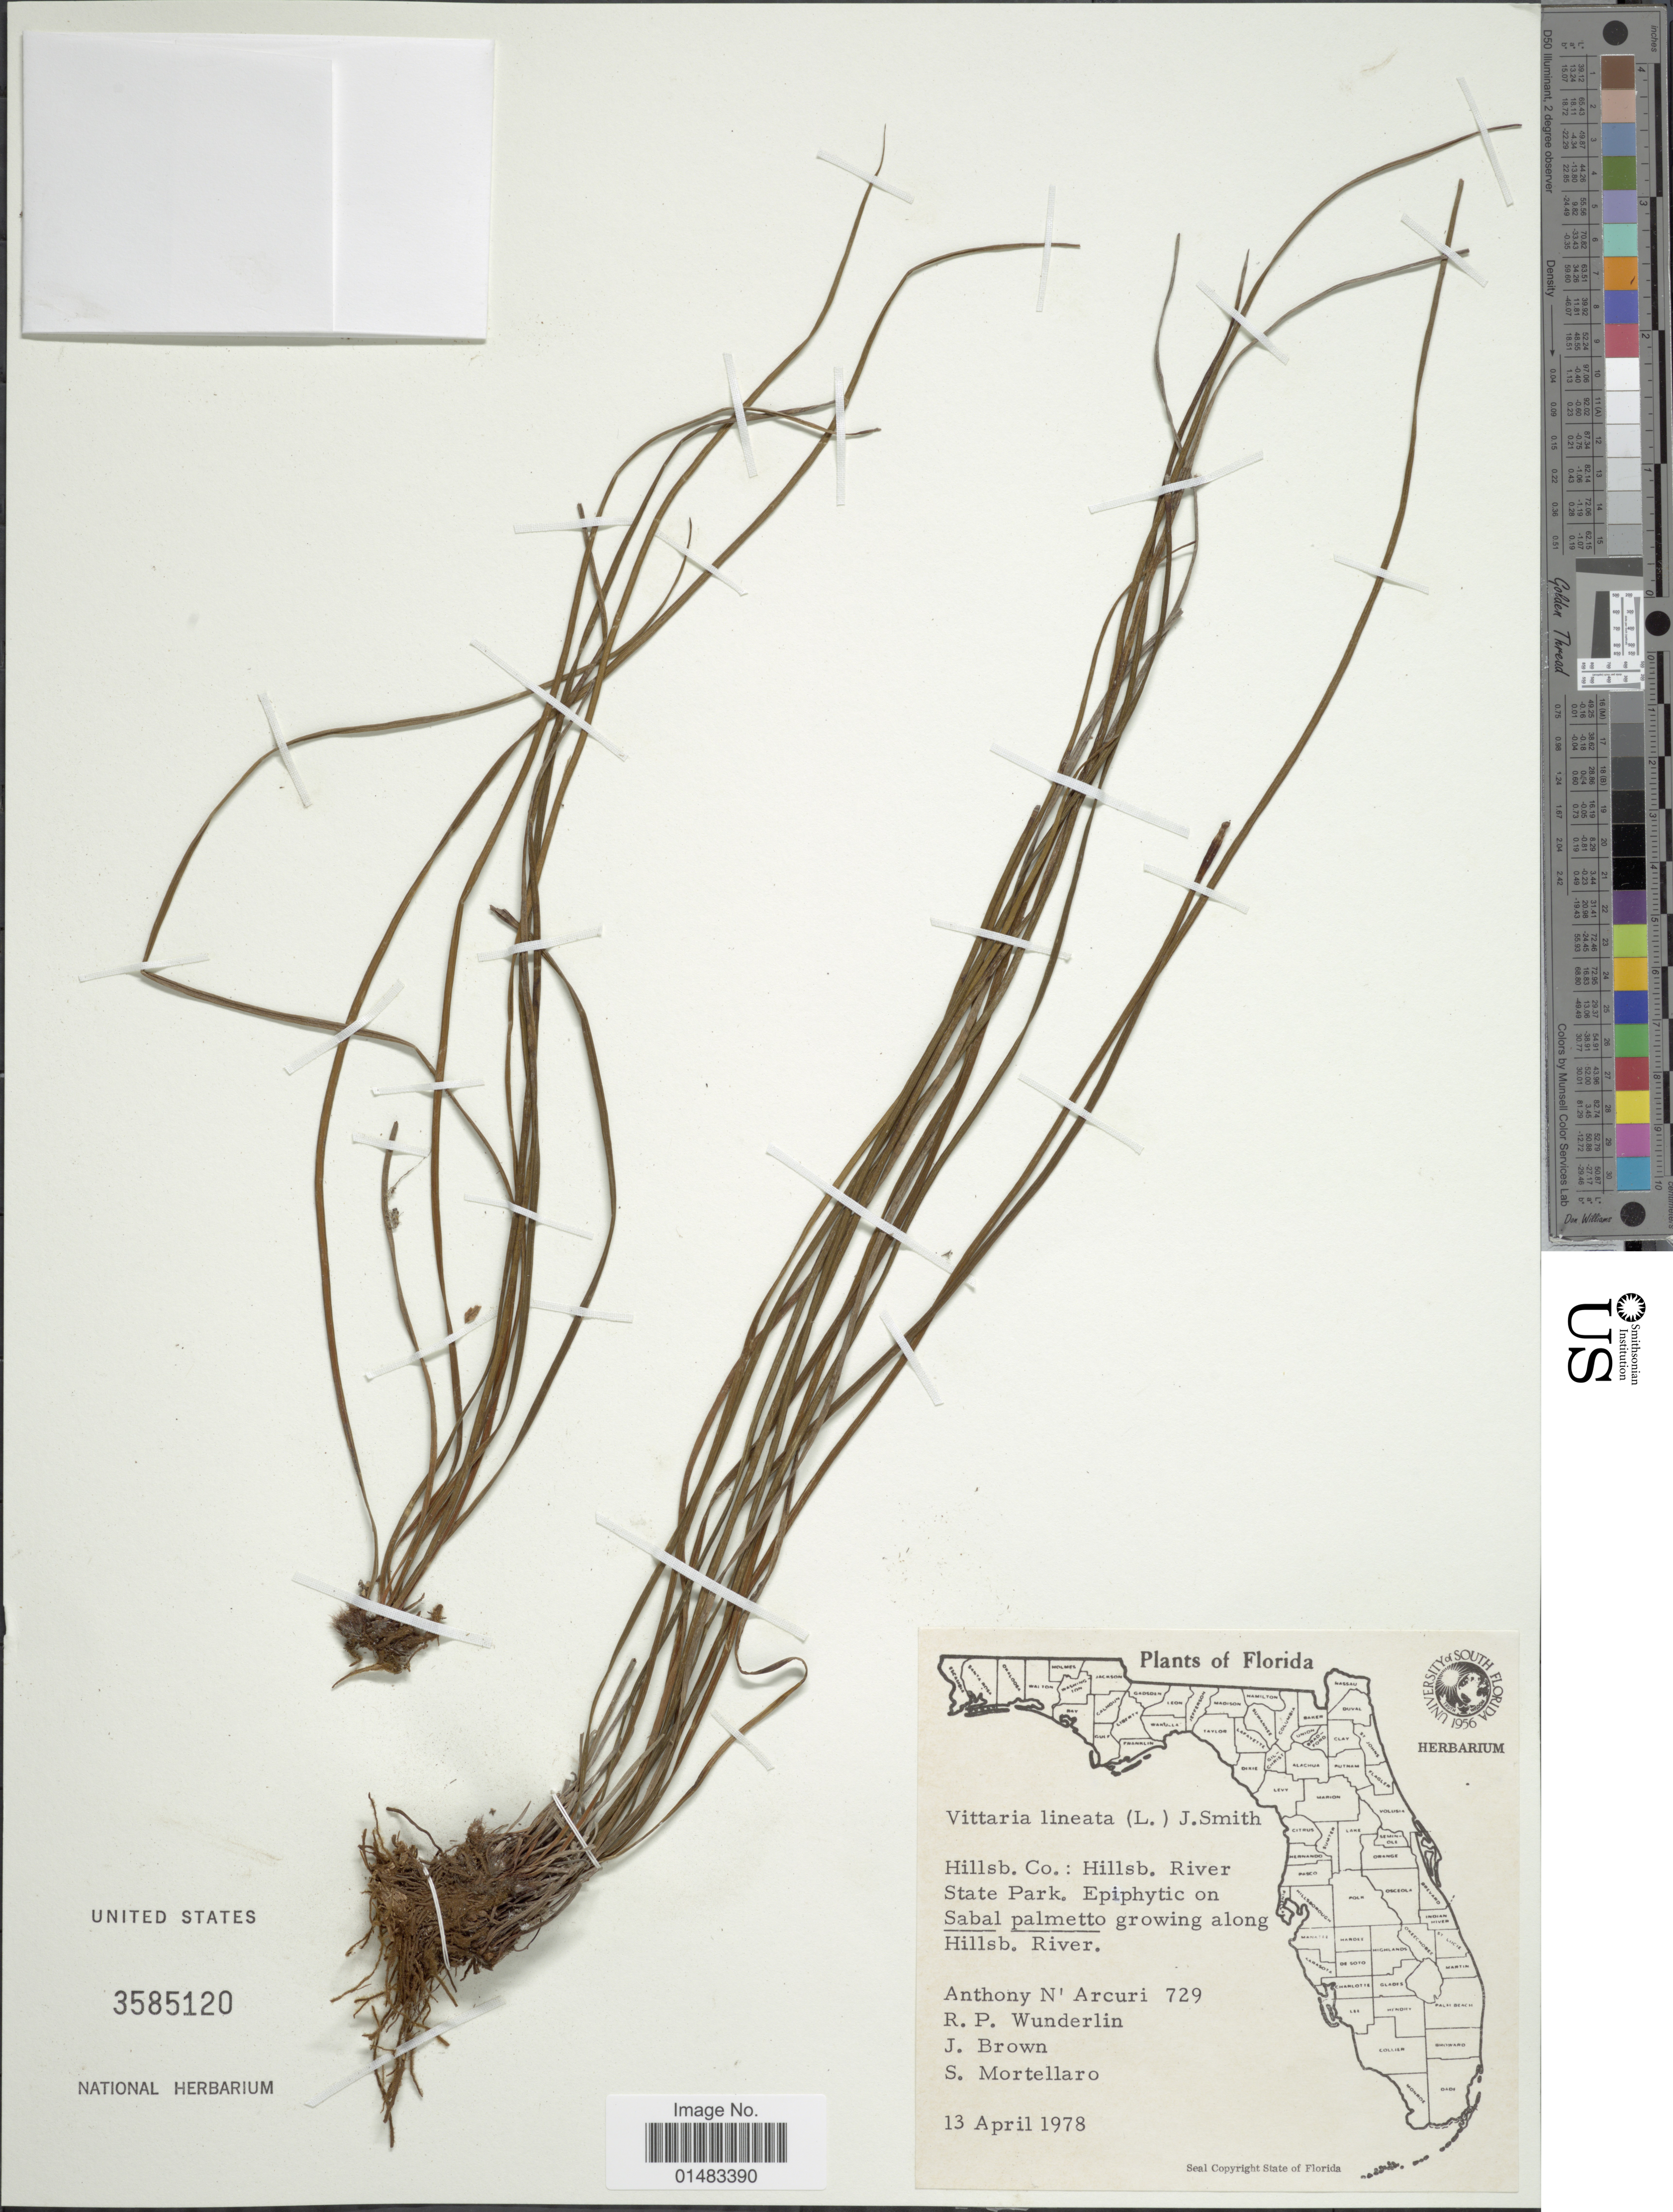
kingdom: Plantae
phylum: Tracheophyta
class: Polypodiopsida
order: Polypodiales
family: Pteridaceae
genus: Vittaria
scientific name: Vittaria lineata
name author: (L.) Sm.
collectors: A. N'Arcuri, R. P. Wunderlin, J. Brown & S. Martellaro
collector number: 729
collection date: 1978-04-13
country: United States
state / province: Florida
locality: Plants of Florida, Hillsb. Co.: Hillsb. River State Park. Epiphytic on Sabal palmetto growing along Hillsb. River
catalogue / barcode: US 3585120